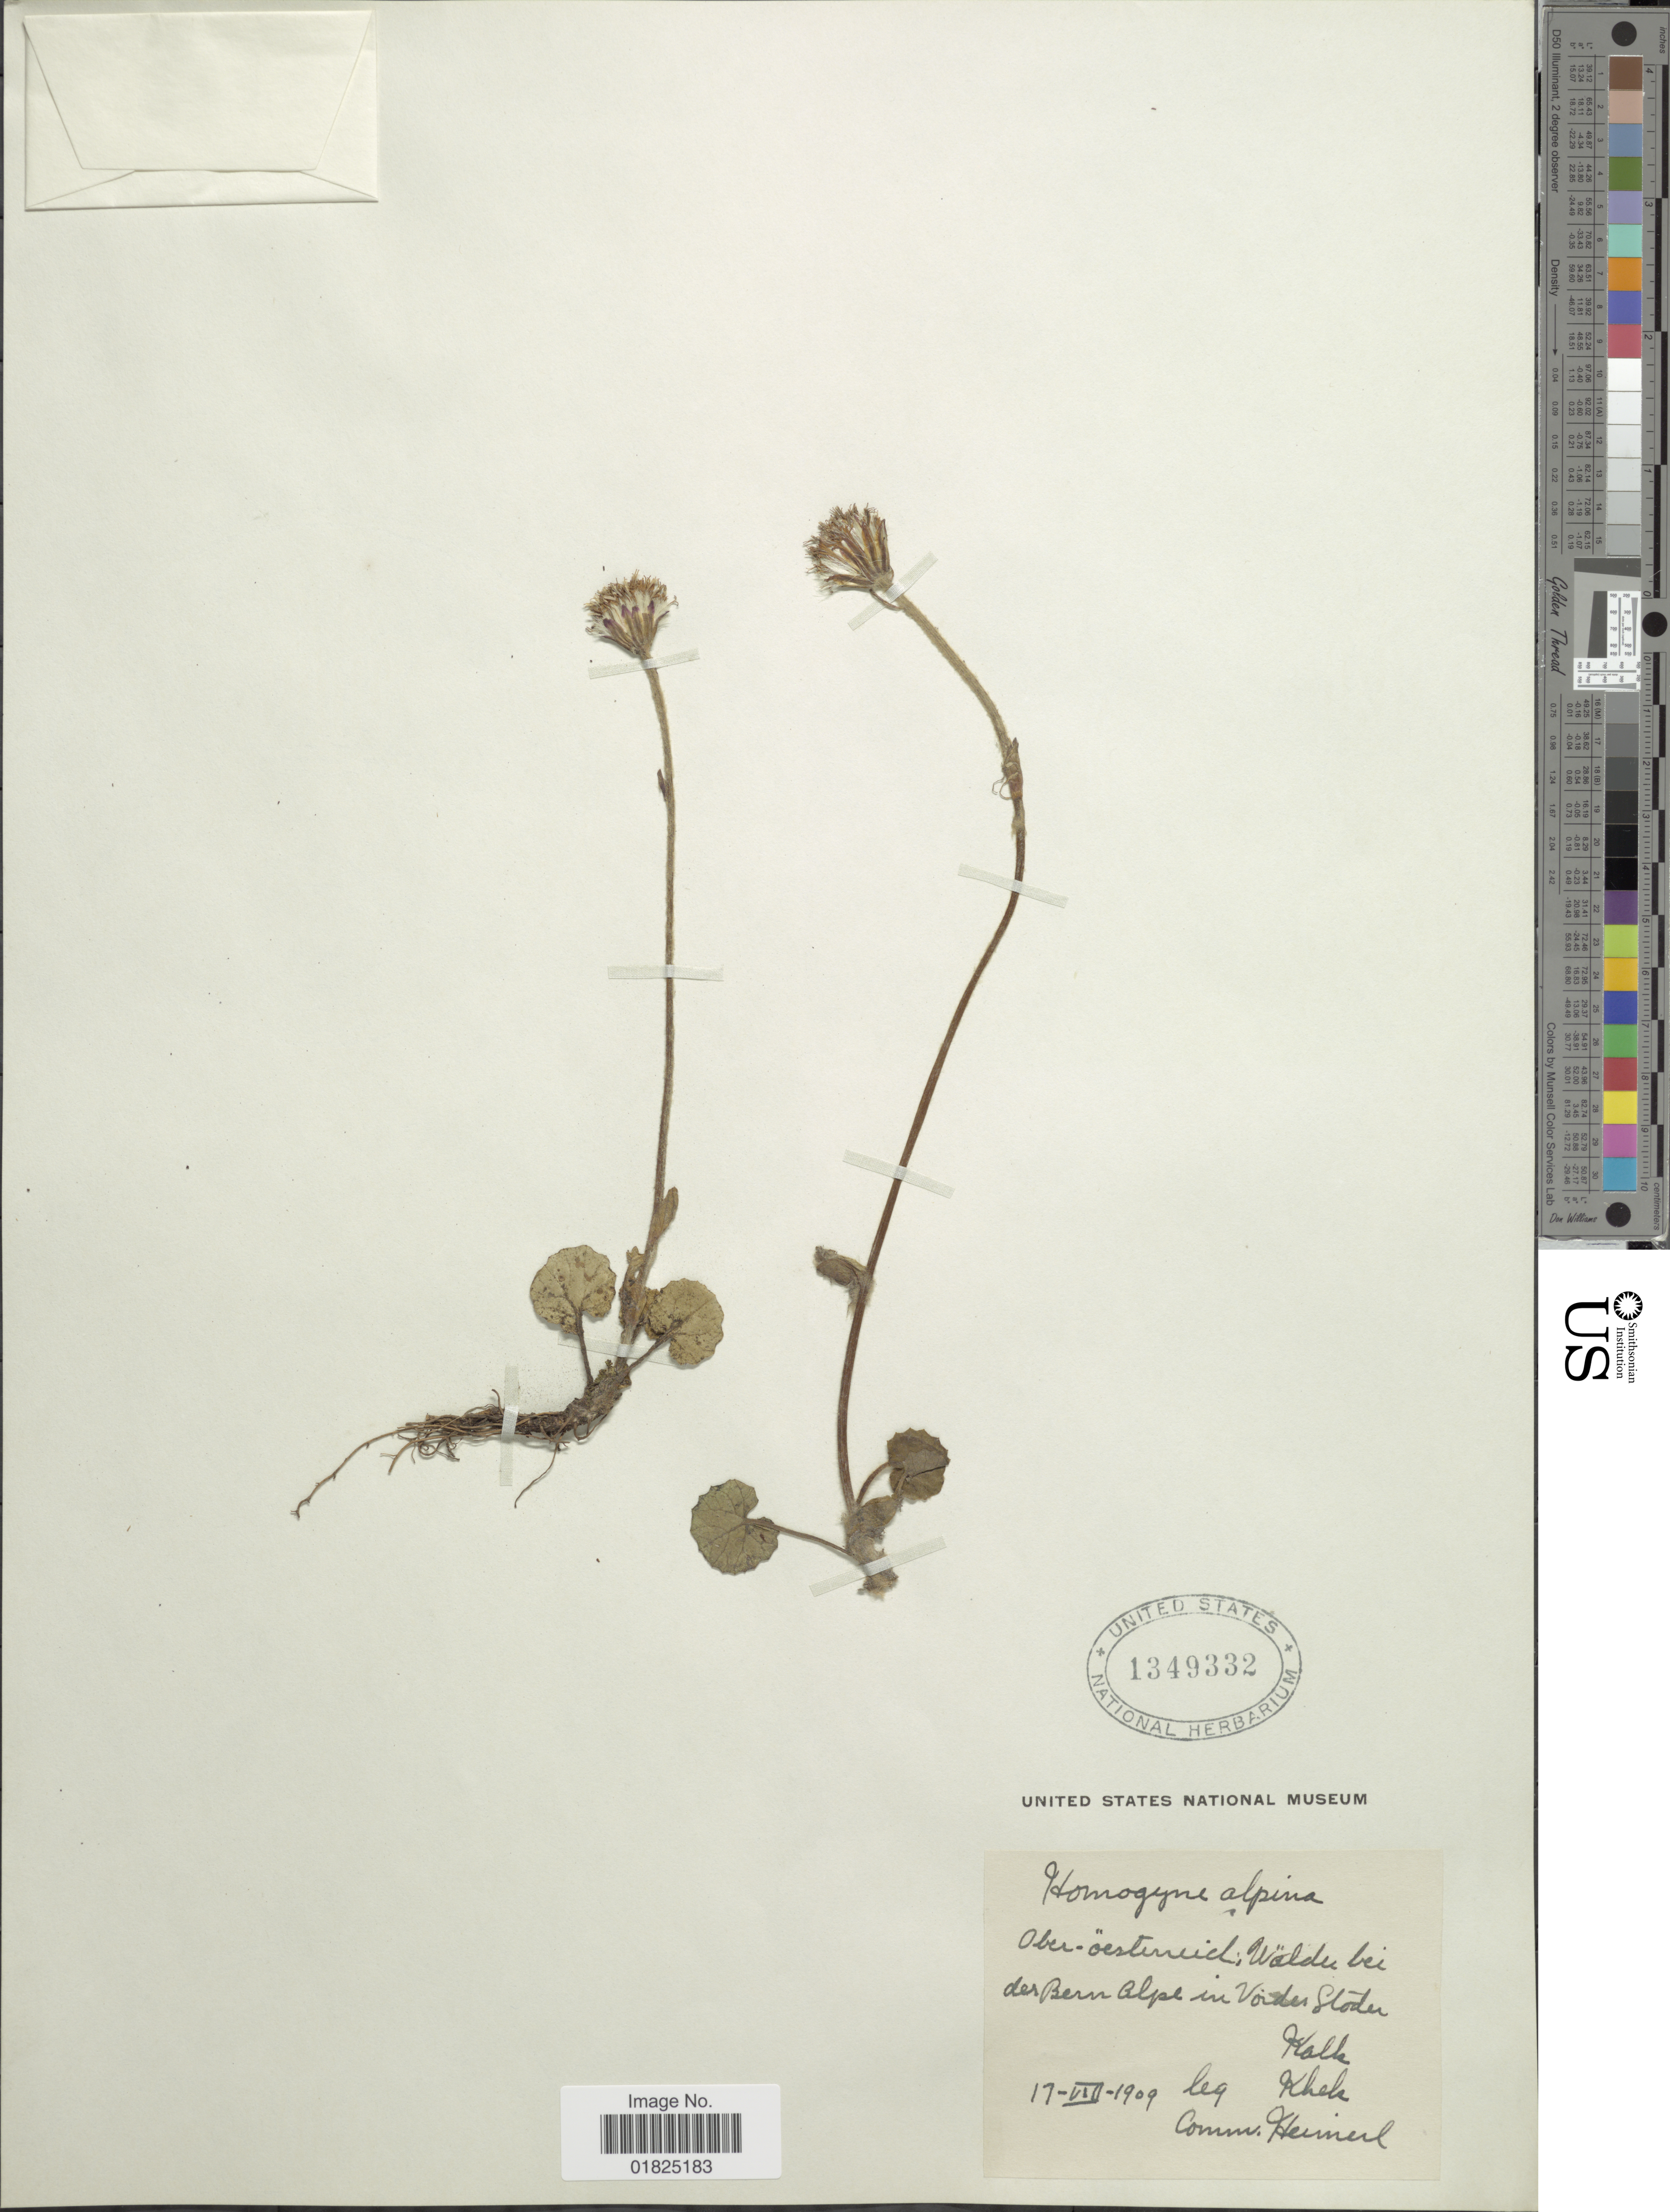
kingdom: Plantae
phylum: Tracheophyta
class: Magnoliopsida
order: Asterales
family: Asteraceae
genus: Homogyne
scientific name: Homogyne alpina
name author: (L.) Cass.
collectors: Khek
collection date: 1909-08-17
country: Austria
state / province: Oberosterreich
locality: Walden bei der Bern alpe in Vordes Solden, Kalk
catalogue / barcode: US 1349332